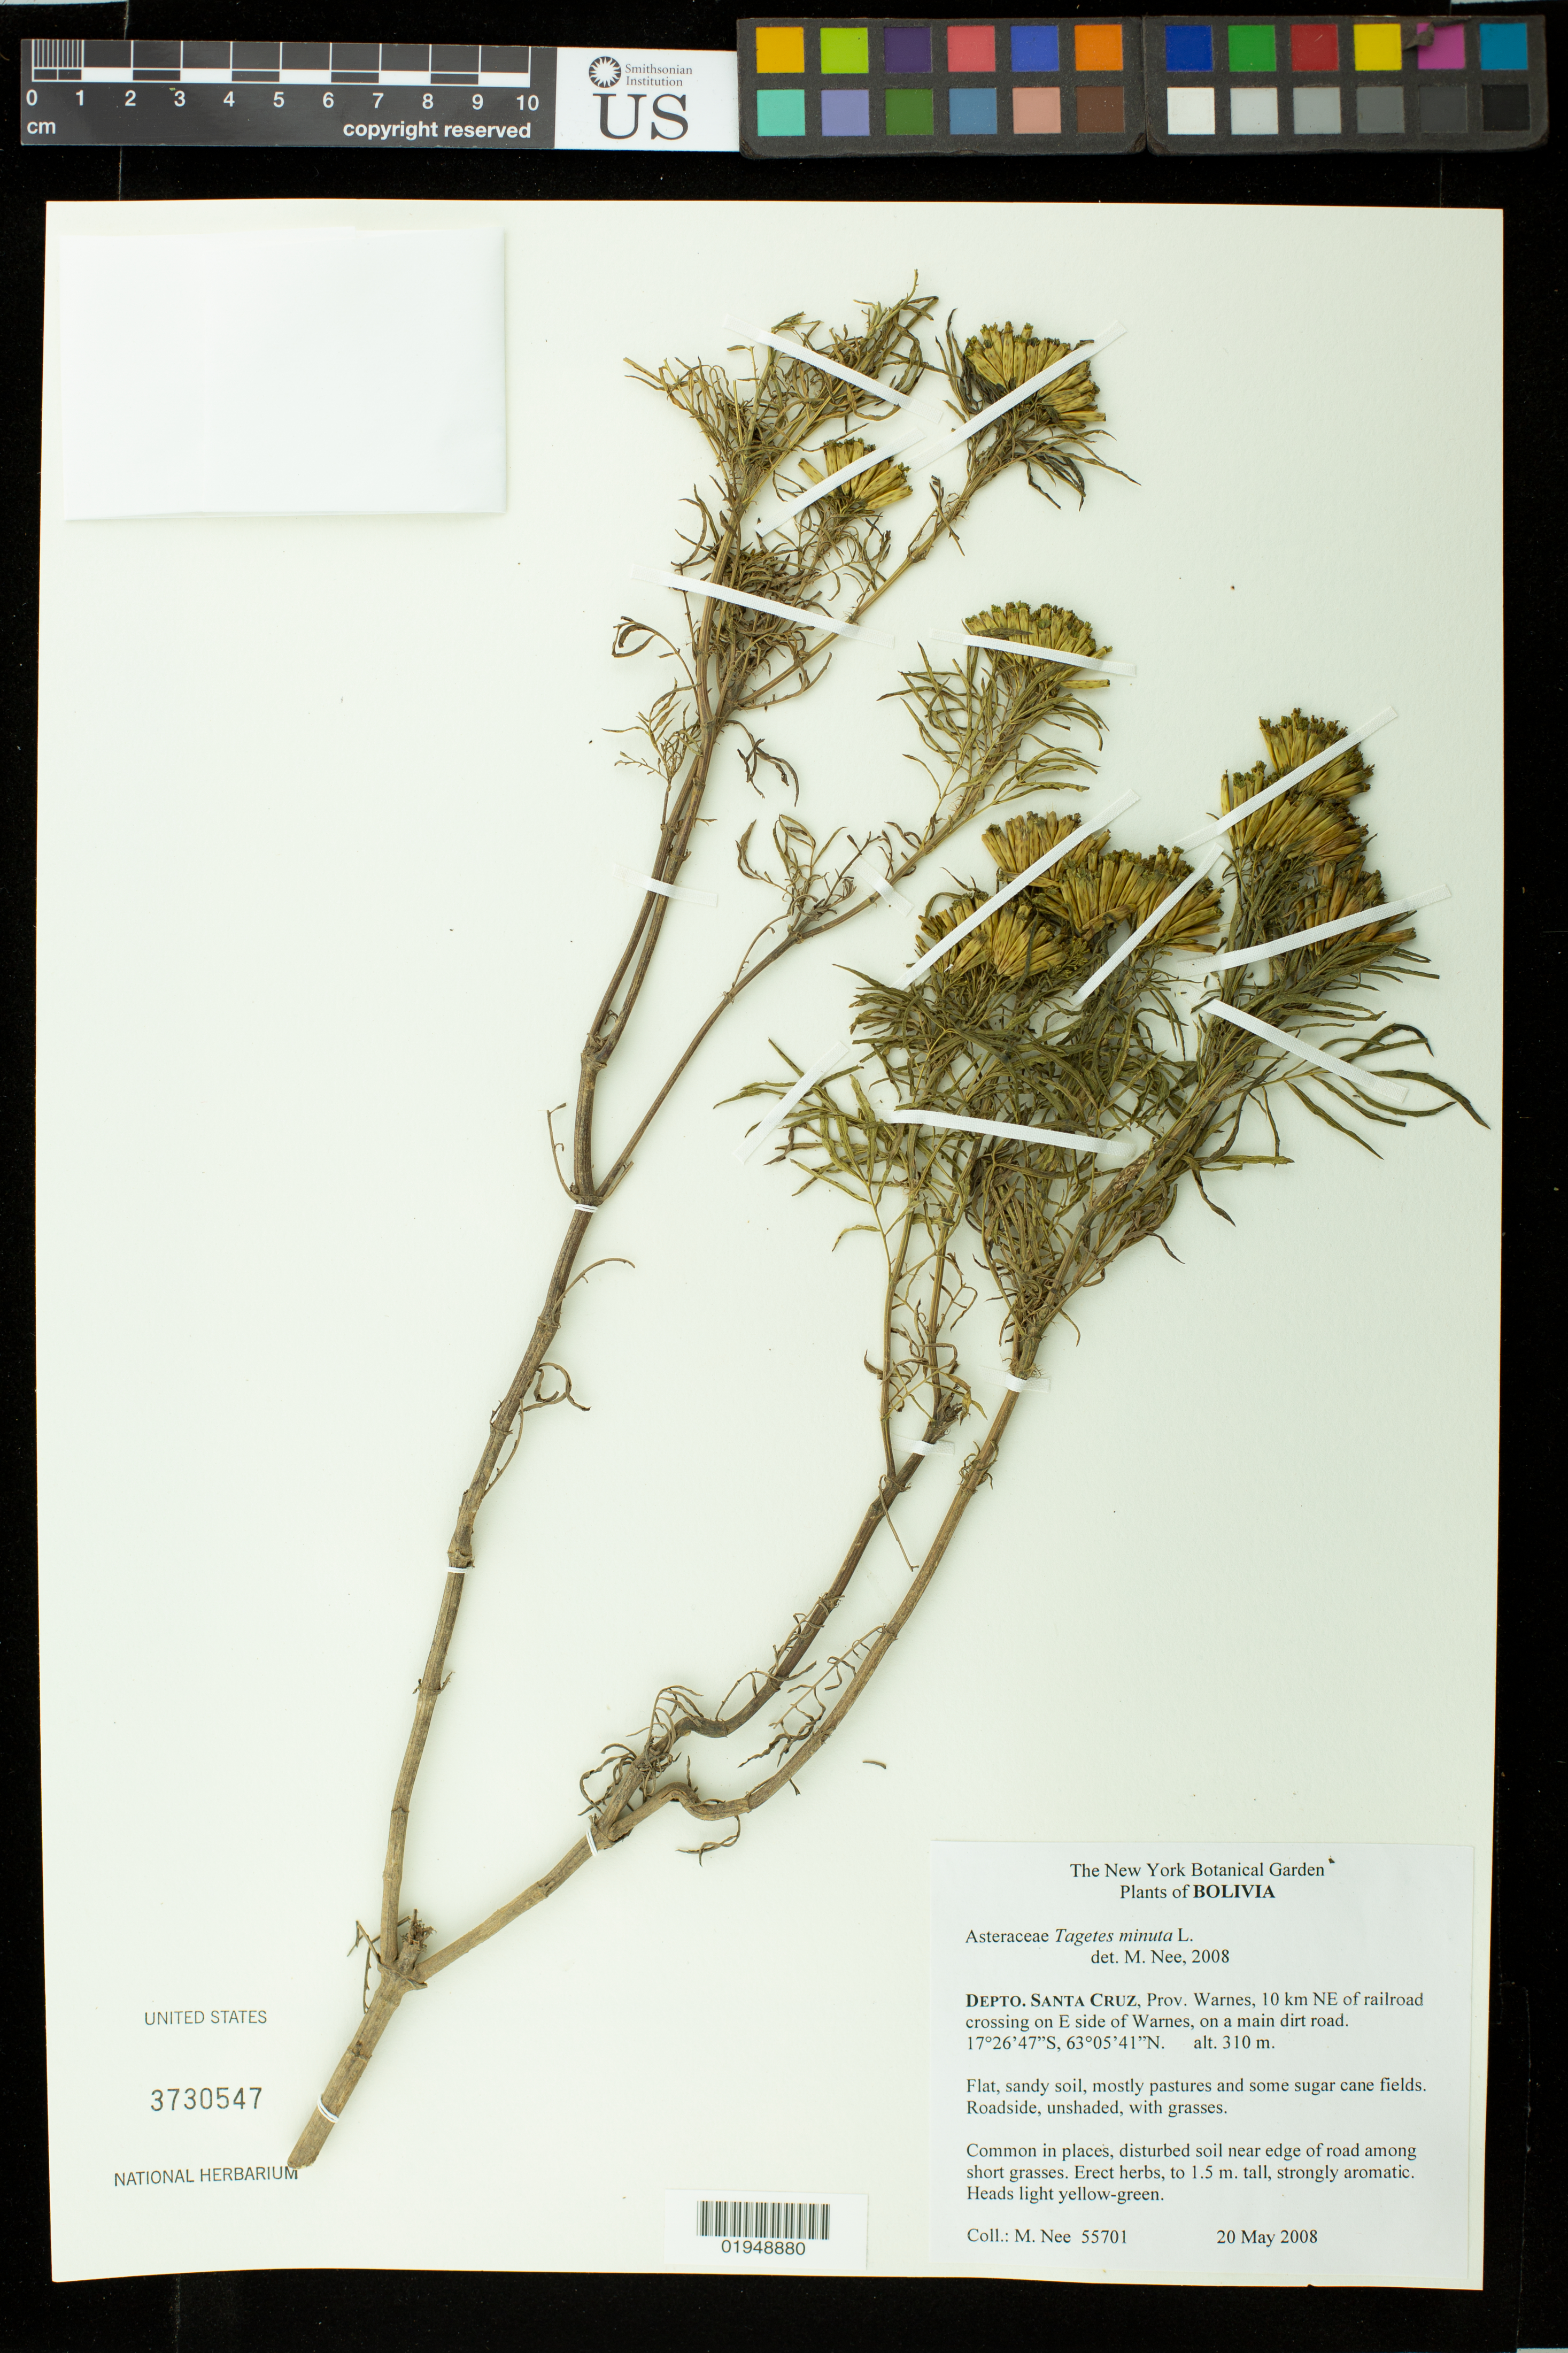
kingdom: Plantae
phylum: Tracheophyta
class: Magnoliopsida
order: Asterales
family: Asteraceae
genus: Tagetes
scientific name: Tagetes minuta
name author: L.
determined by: Nee, M.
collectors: M. Nee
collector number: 55701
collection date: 2008-05-20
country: Bolivia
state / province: Santa Cruz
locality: Depto. Santa Cruz, Prov. Andrés Ibáñez, 15.3 km on dirt roads (11.4 km in straight line) NNW of Urubo bridge over Río Piraí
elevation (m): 380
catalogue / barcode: US 3730547